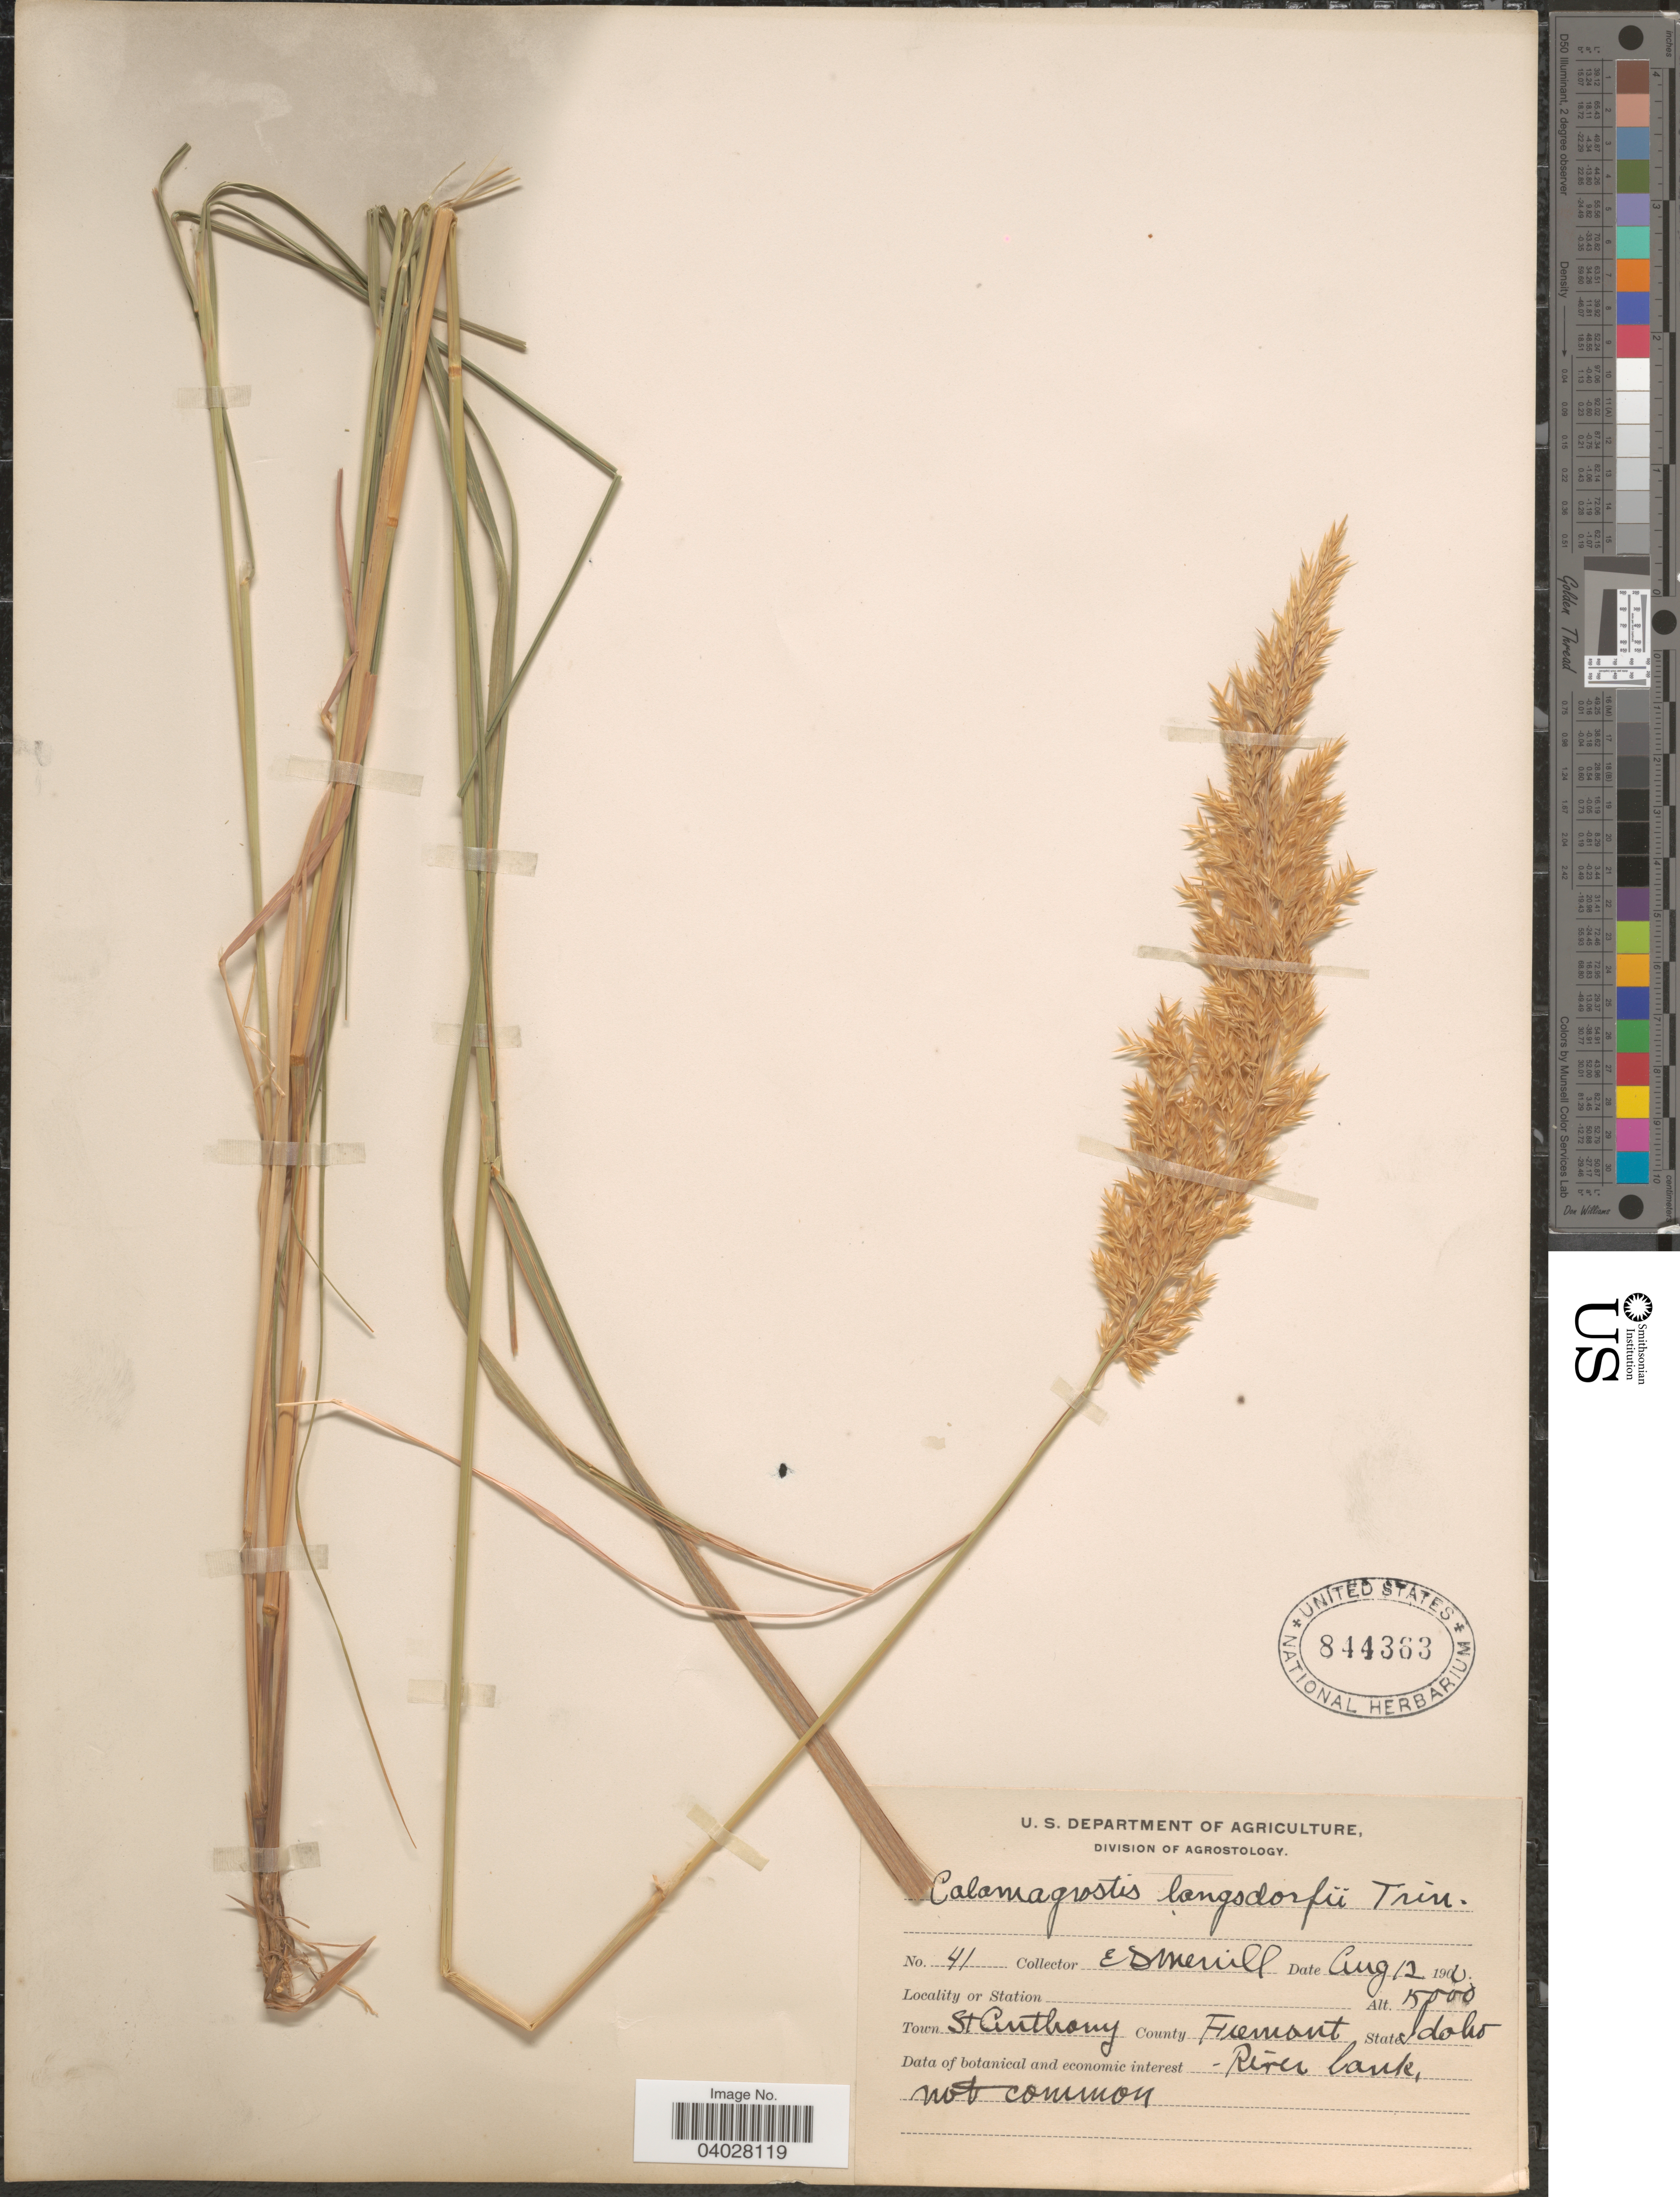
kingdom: Plantae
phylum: Tracheophyta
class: Liliopsida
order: Poales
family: Poaceae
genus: Calamagrostis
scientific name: Calamagrostis canadensis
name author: (Michx.) P. Beauv.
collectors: E. D. Merrill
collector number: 41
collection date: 1900-08-12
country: United States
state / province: Idaho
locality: Town St Anthony. County Fremont.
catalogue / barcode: US 844363